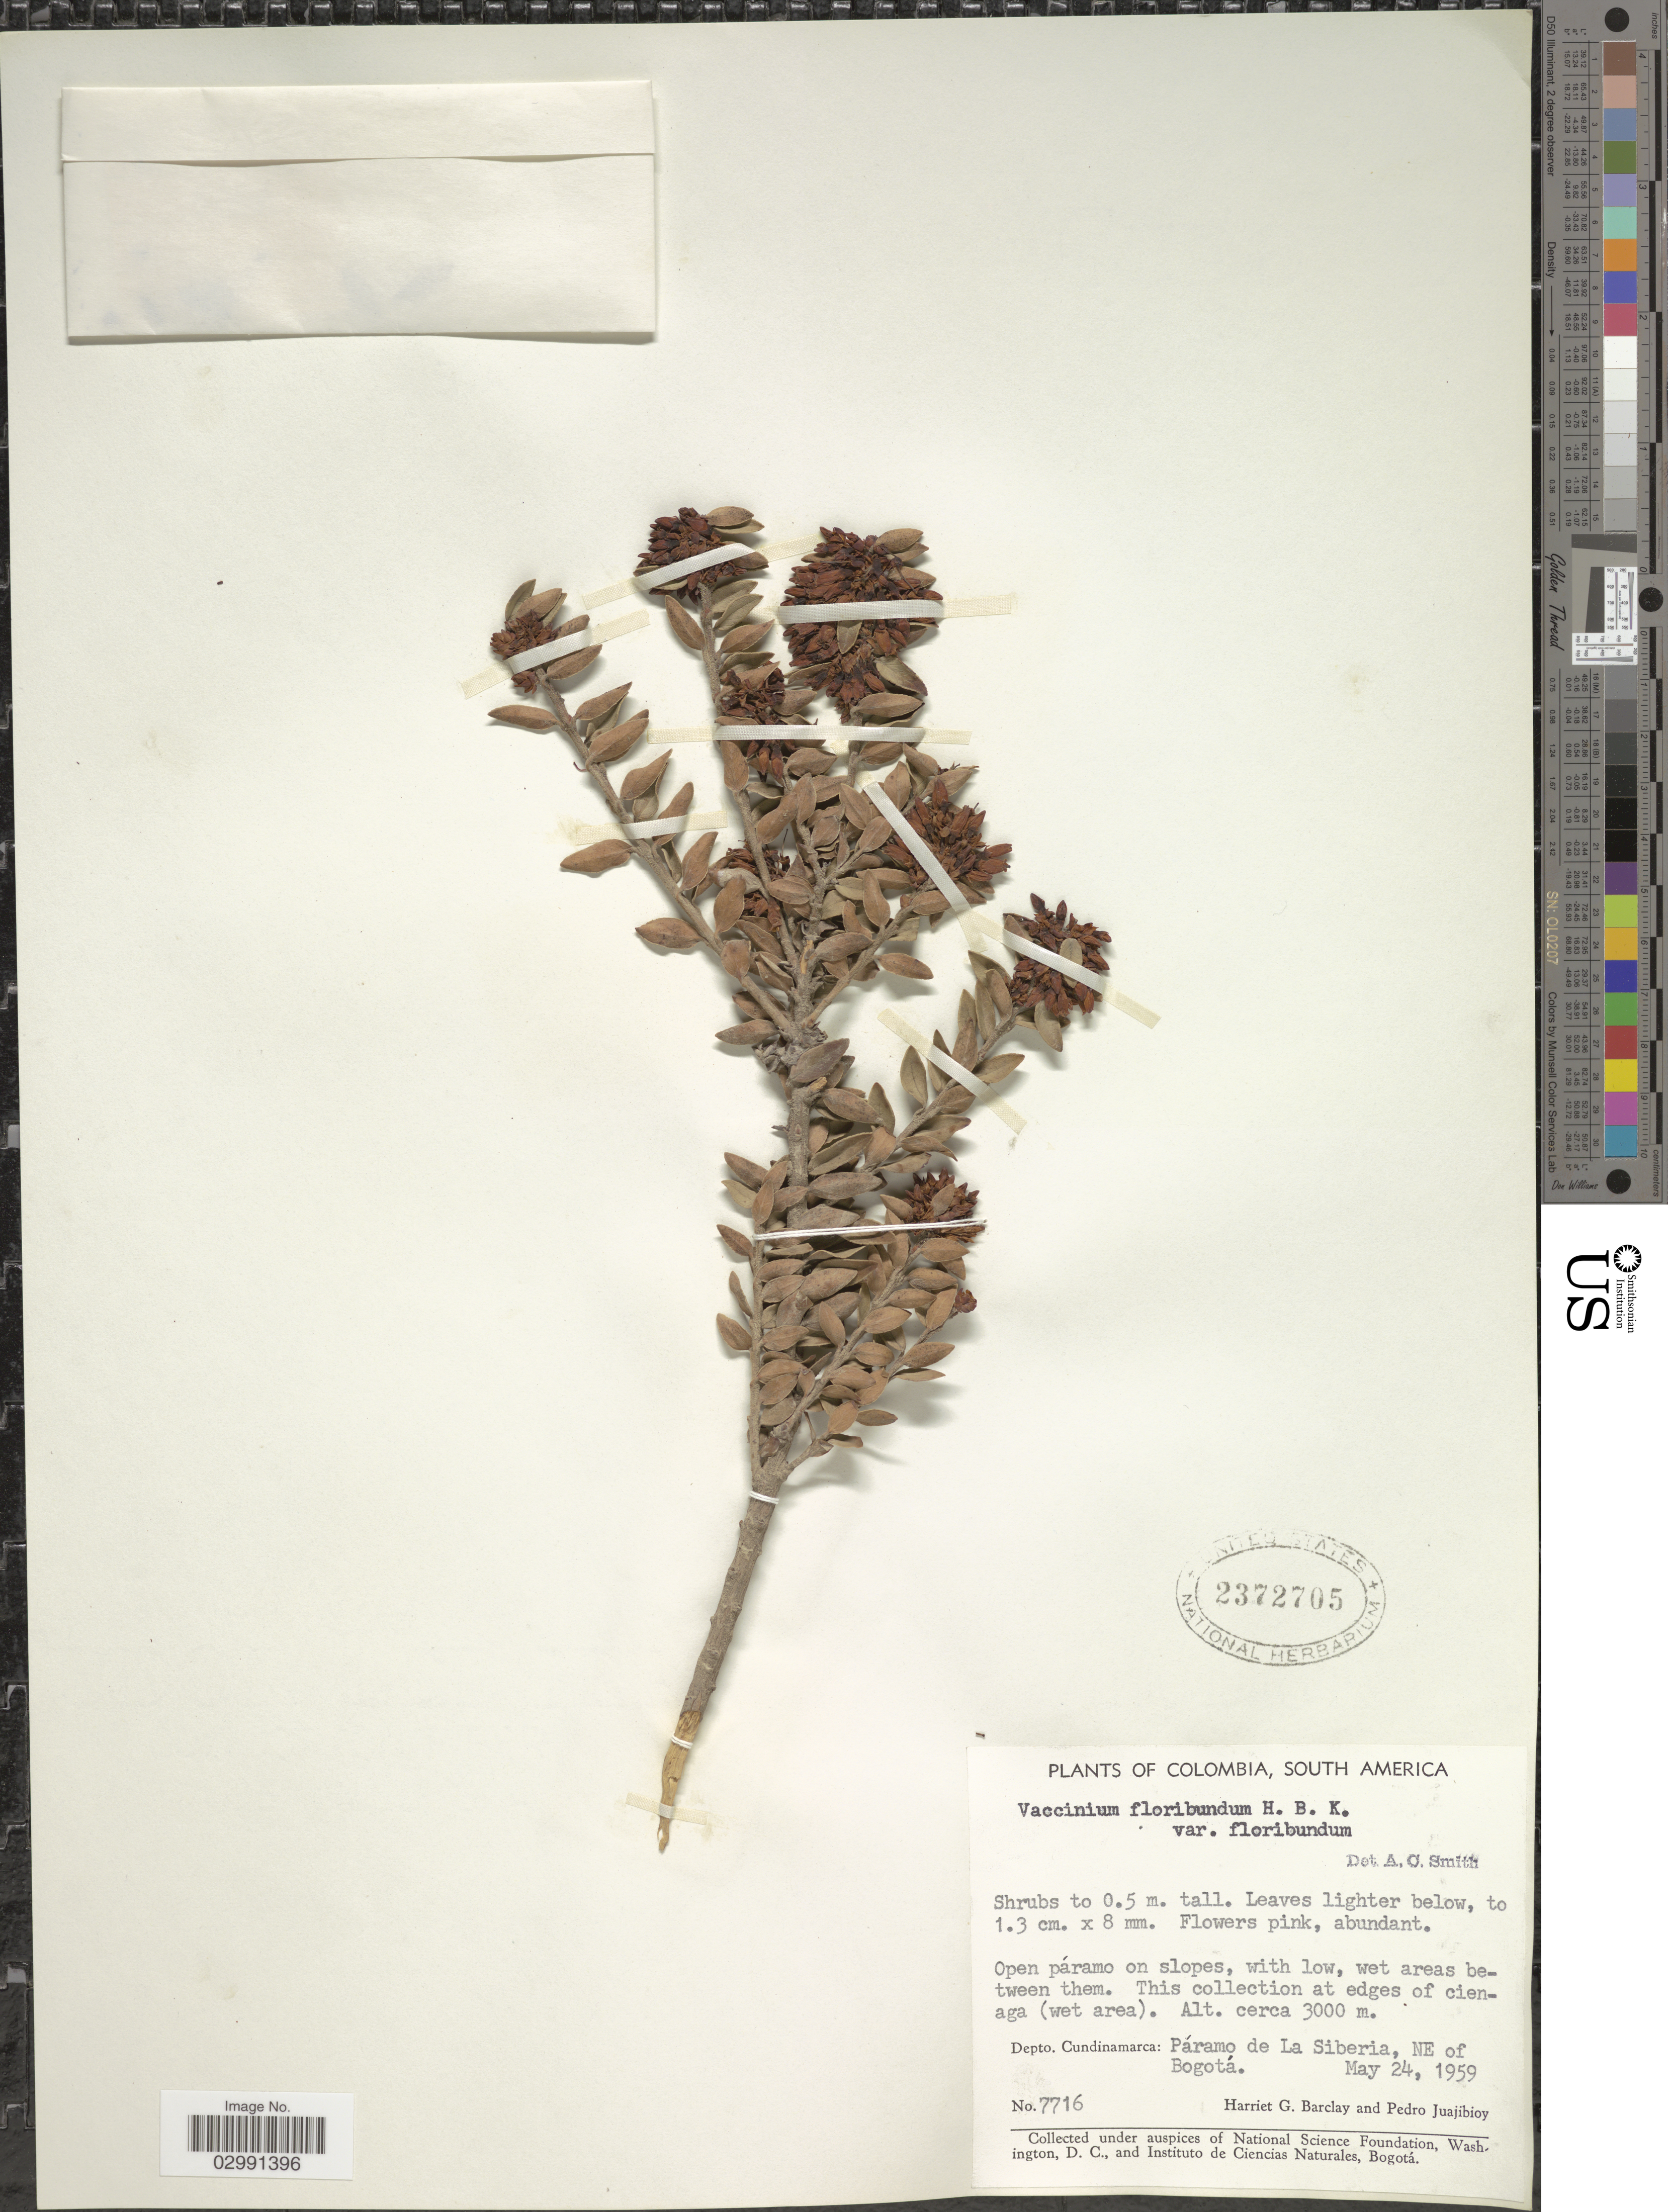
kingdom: Plantae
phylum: Tracheophyta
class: Magnoliopsida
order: Ericales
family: Ericaceae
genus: Vaccinium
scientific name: Vaccinium floribundum var. floribundum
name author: Kunth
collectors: H. G. Barclay & P. Juajibioy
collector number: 7716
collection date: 1959-05-24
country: Colombia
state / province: Cundinamarca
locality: South America. This collection at edges of cienaga (wet area). Depto Cundinamarca: Páramo de La Siberia, NE of Bogotá.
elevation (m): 3000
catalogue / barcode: US 2372705